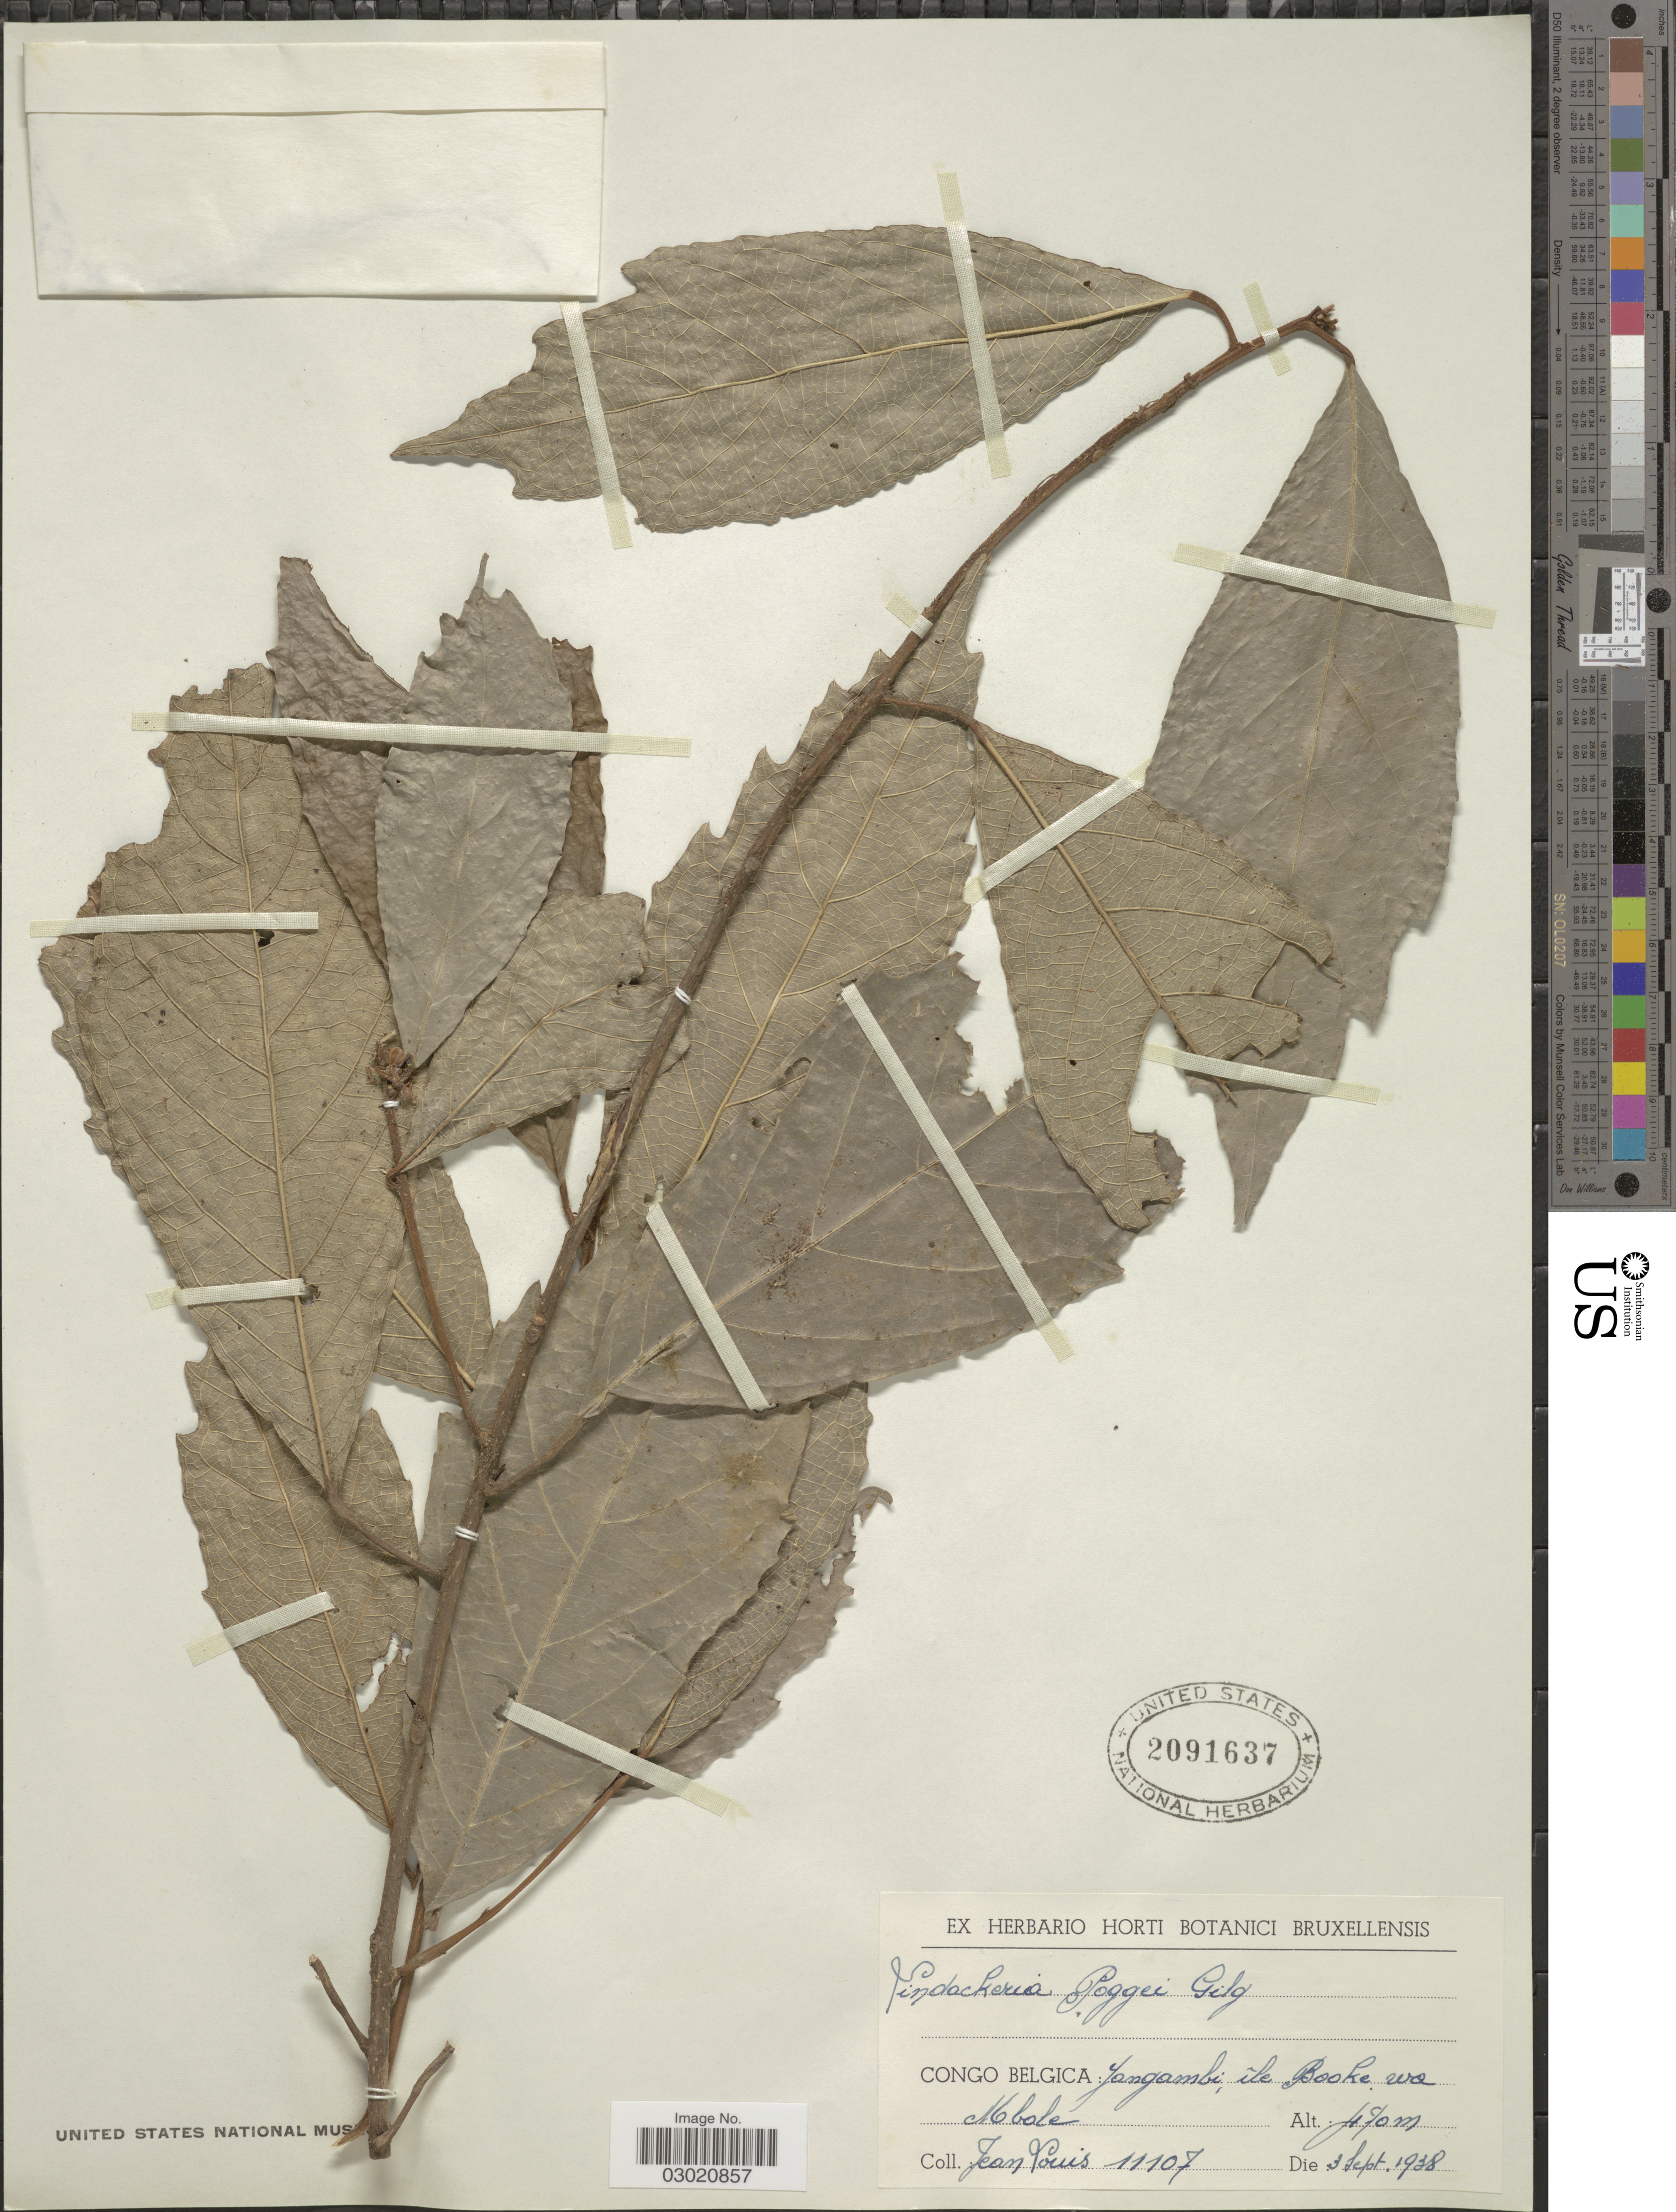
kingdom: Plantae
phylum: Tracheophyta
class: Magnoliopsida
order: Malpighiales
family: Achariaceae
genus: Lindackeria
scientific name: Lindackeria poggei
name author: (Gürke) Gilg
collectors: J. Louis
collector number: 11107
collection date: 1938-09-03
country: Congo, Democratic Republic of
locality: Congo Belgica: Yangambi, île Booke wa Mbole.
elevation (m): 470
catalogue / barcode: US 2091637